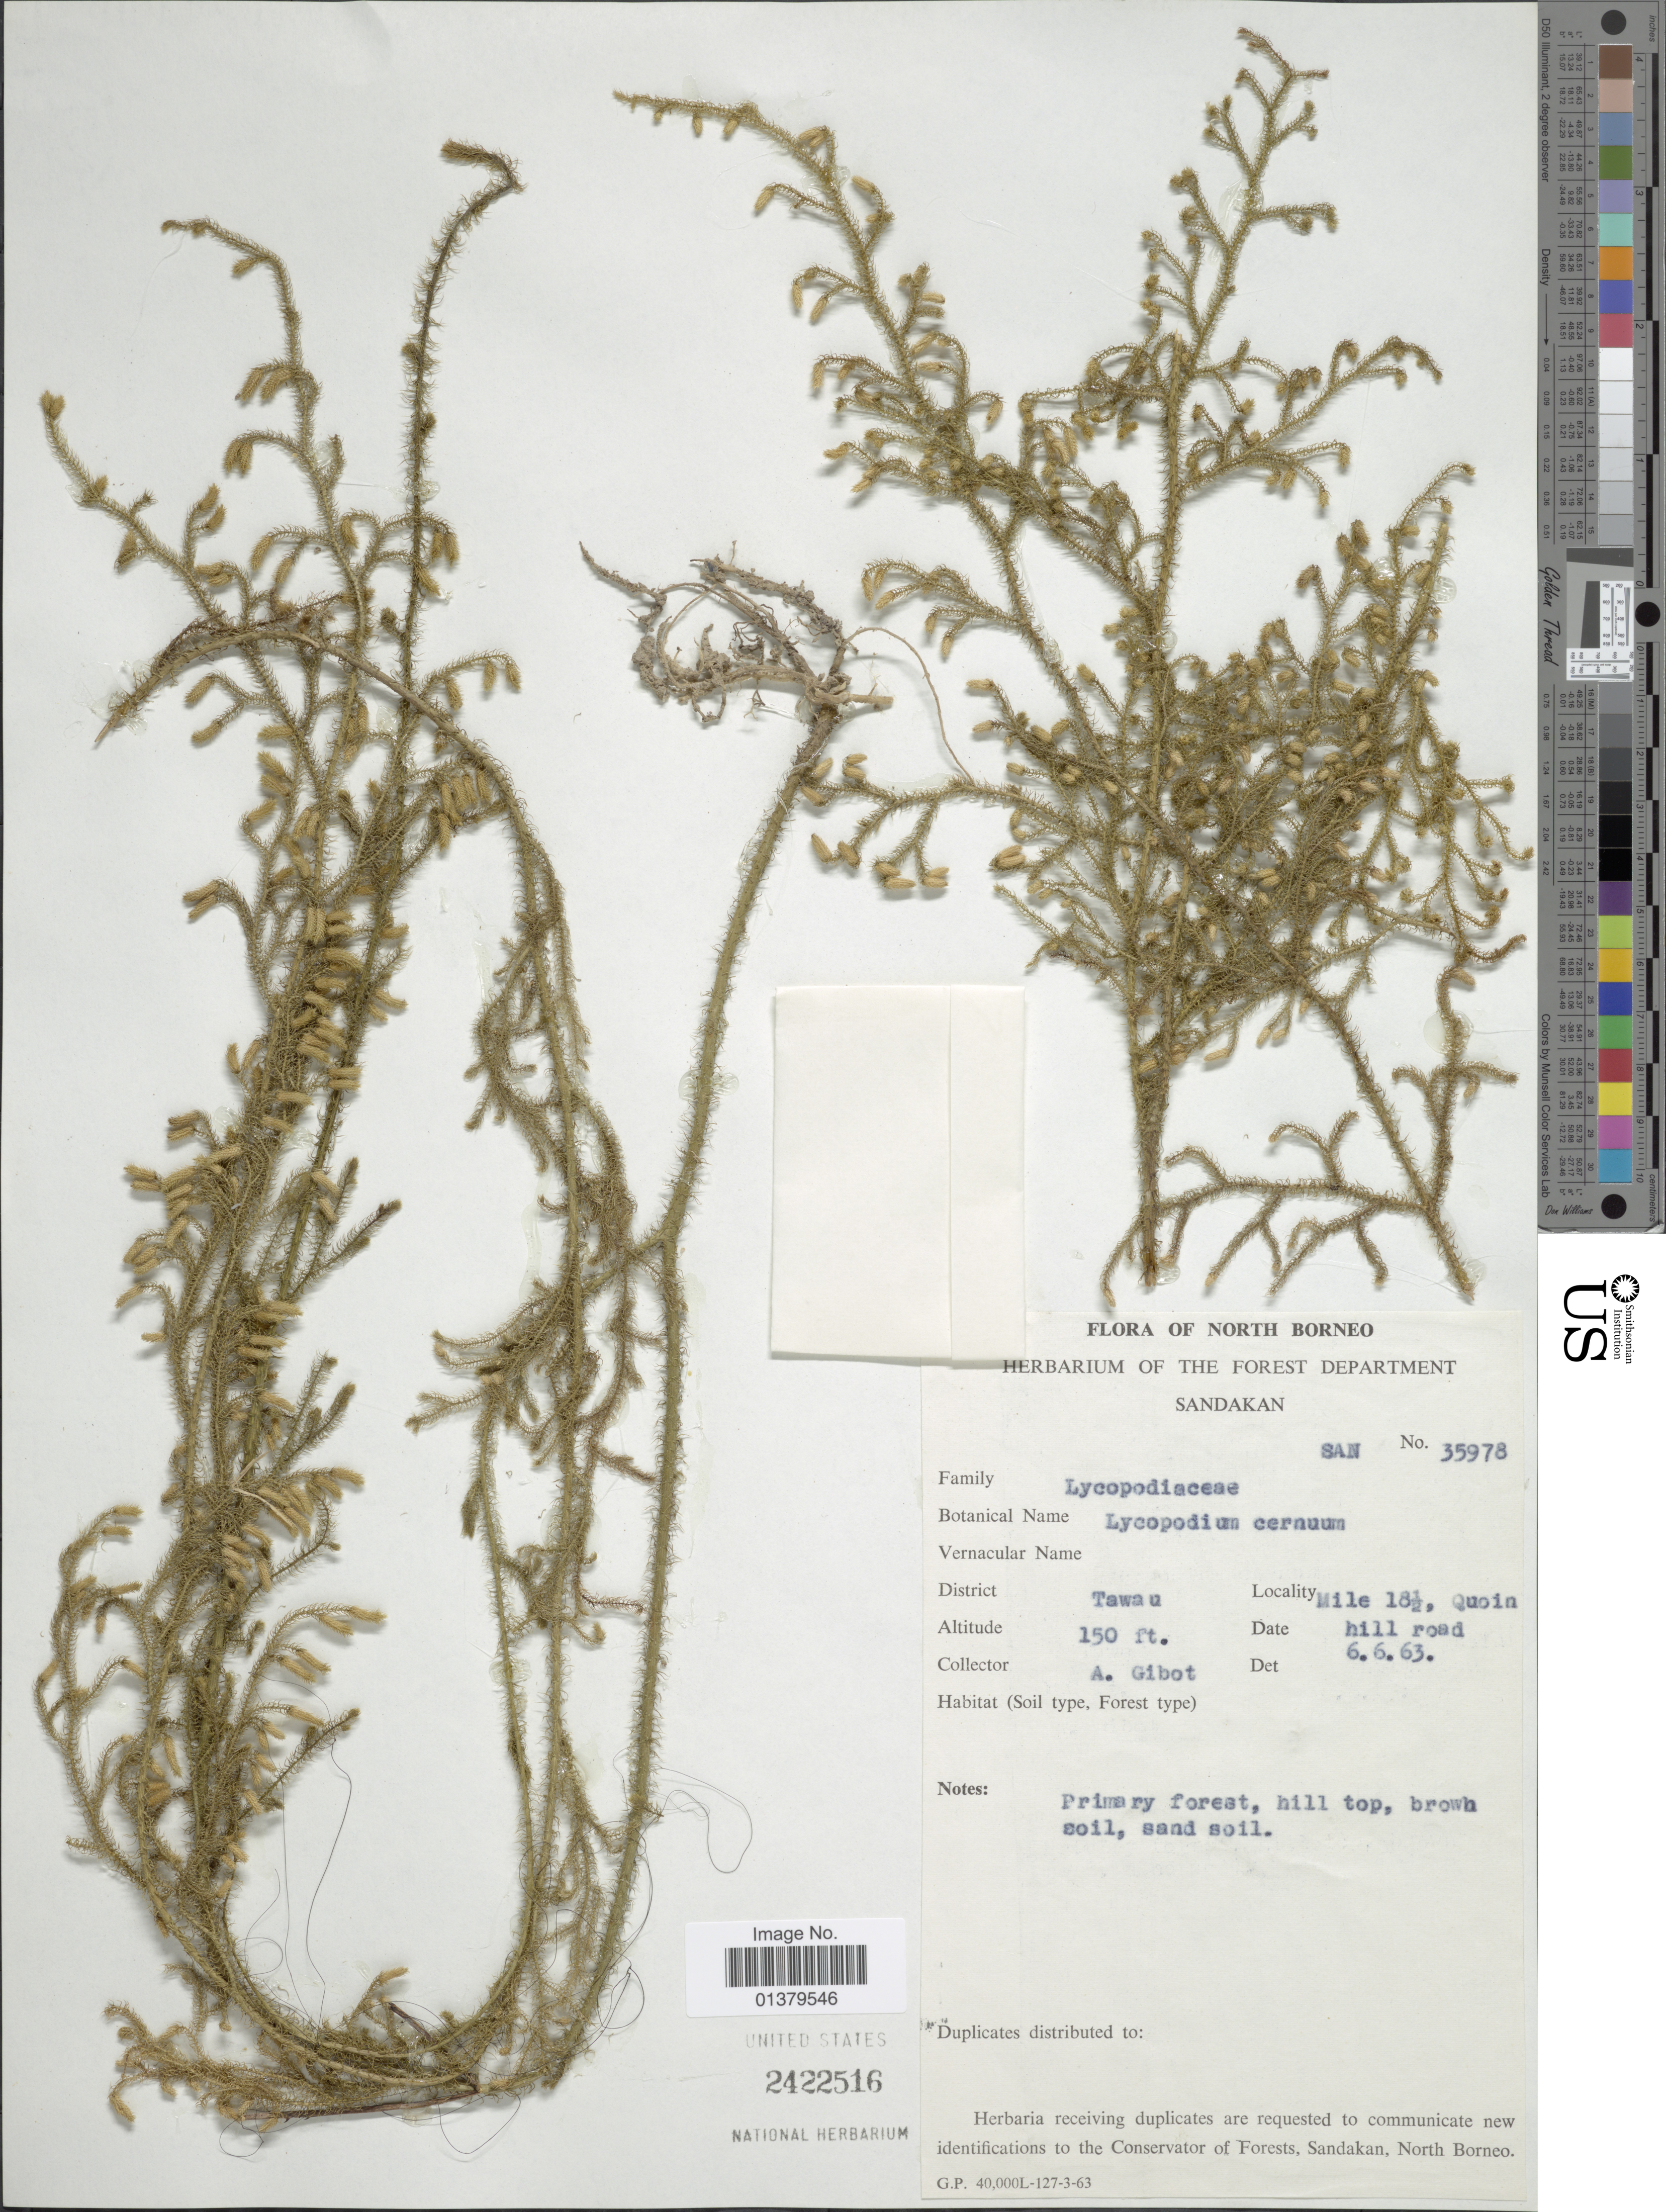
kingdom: Plantae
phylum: Tracheophyta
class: Lycopodiopsida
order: Lycopodiales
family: Lycopodiaceae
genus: Palhinhaea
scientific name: Palhinhaea cernua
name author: (L.) Vasc. & Franco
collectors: A. Gibot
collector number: SAN 35978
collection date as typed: Transcribed d/m/y: 6/6/63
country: Malaysia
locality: North Borneo, District Tawau, Mile 18½, Quoin hill road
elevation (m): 46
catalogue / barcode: US 2422516